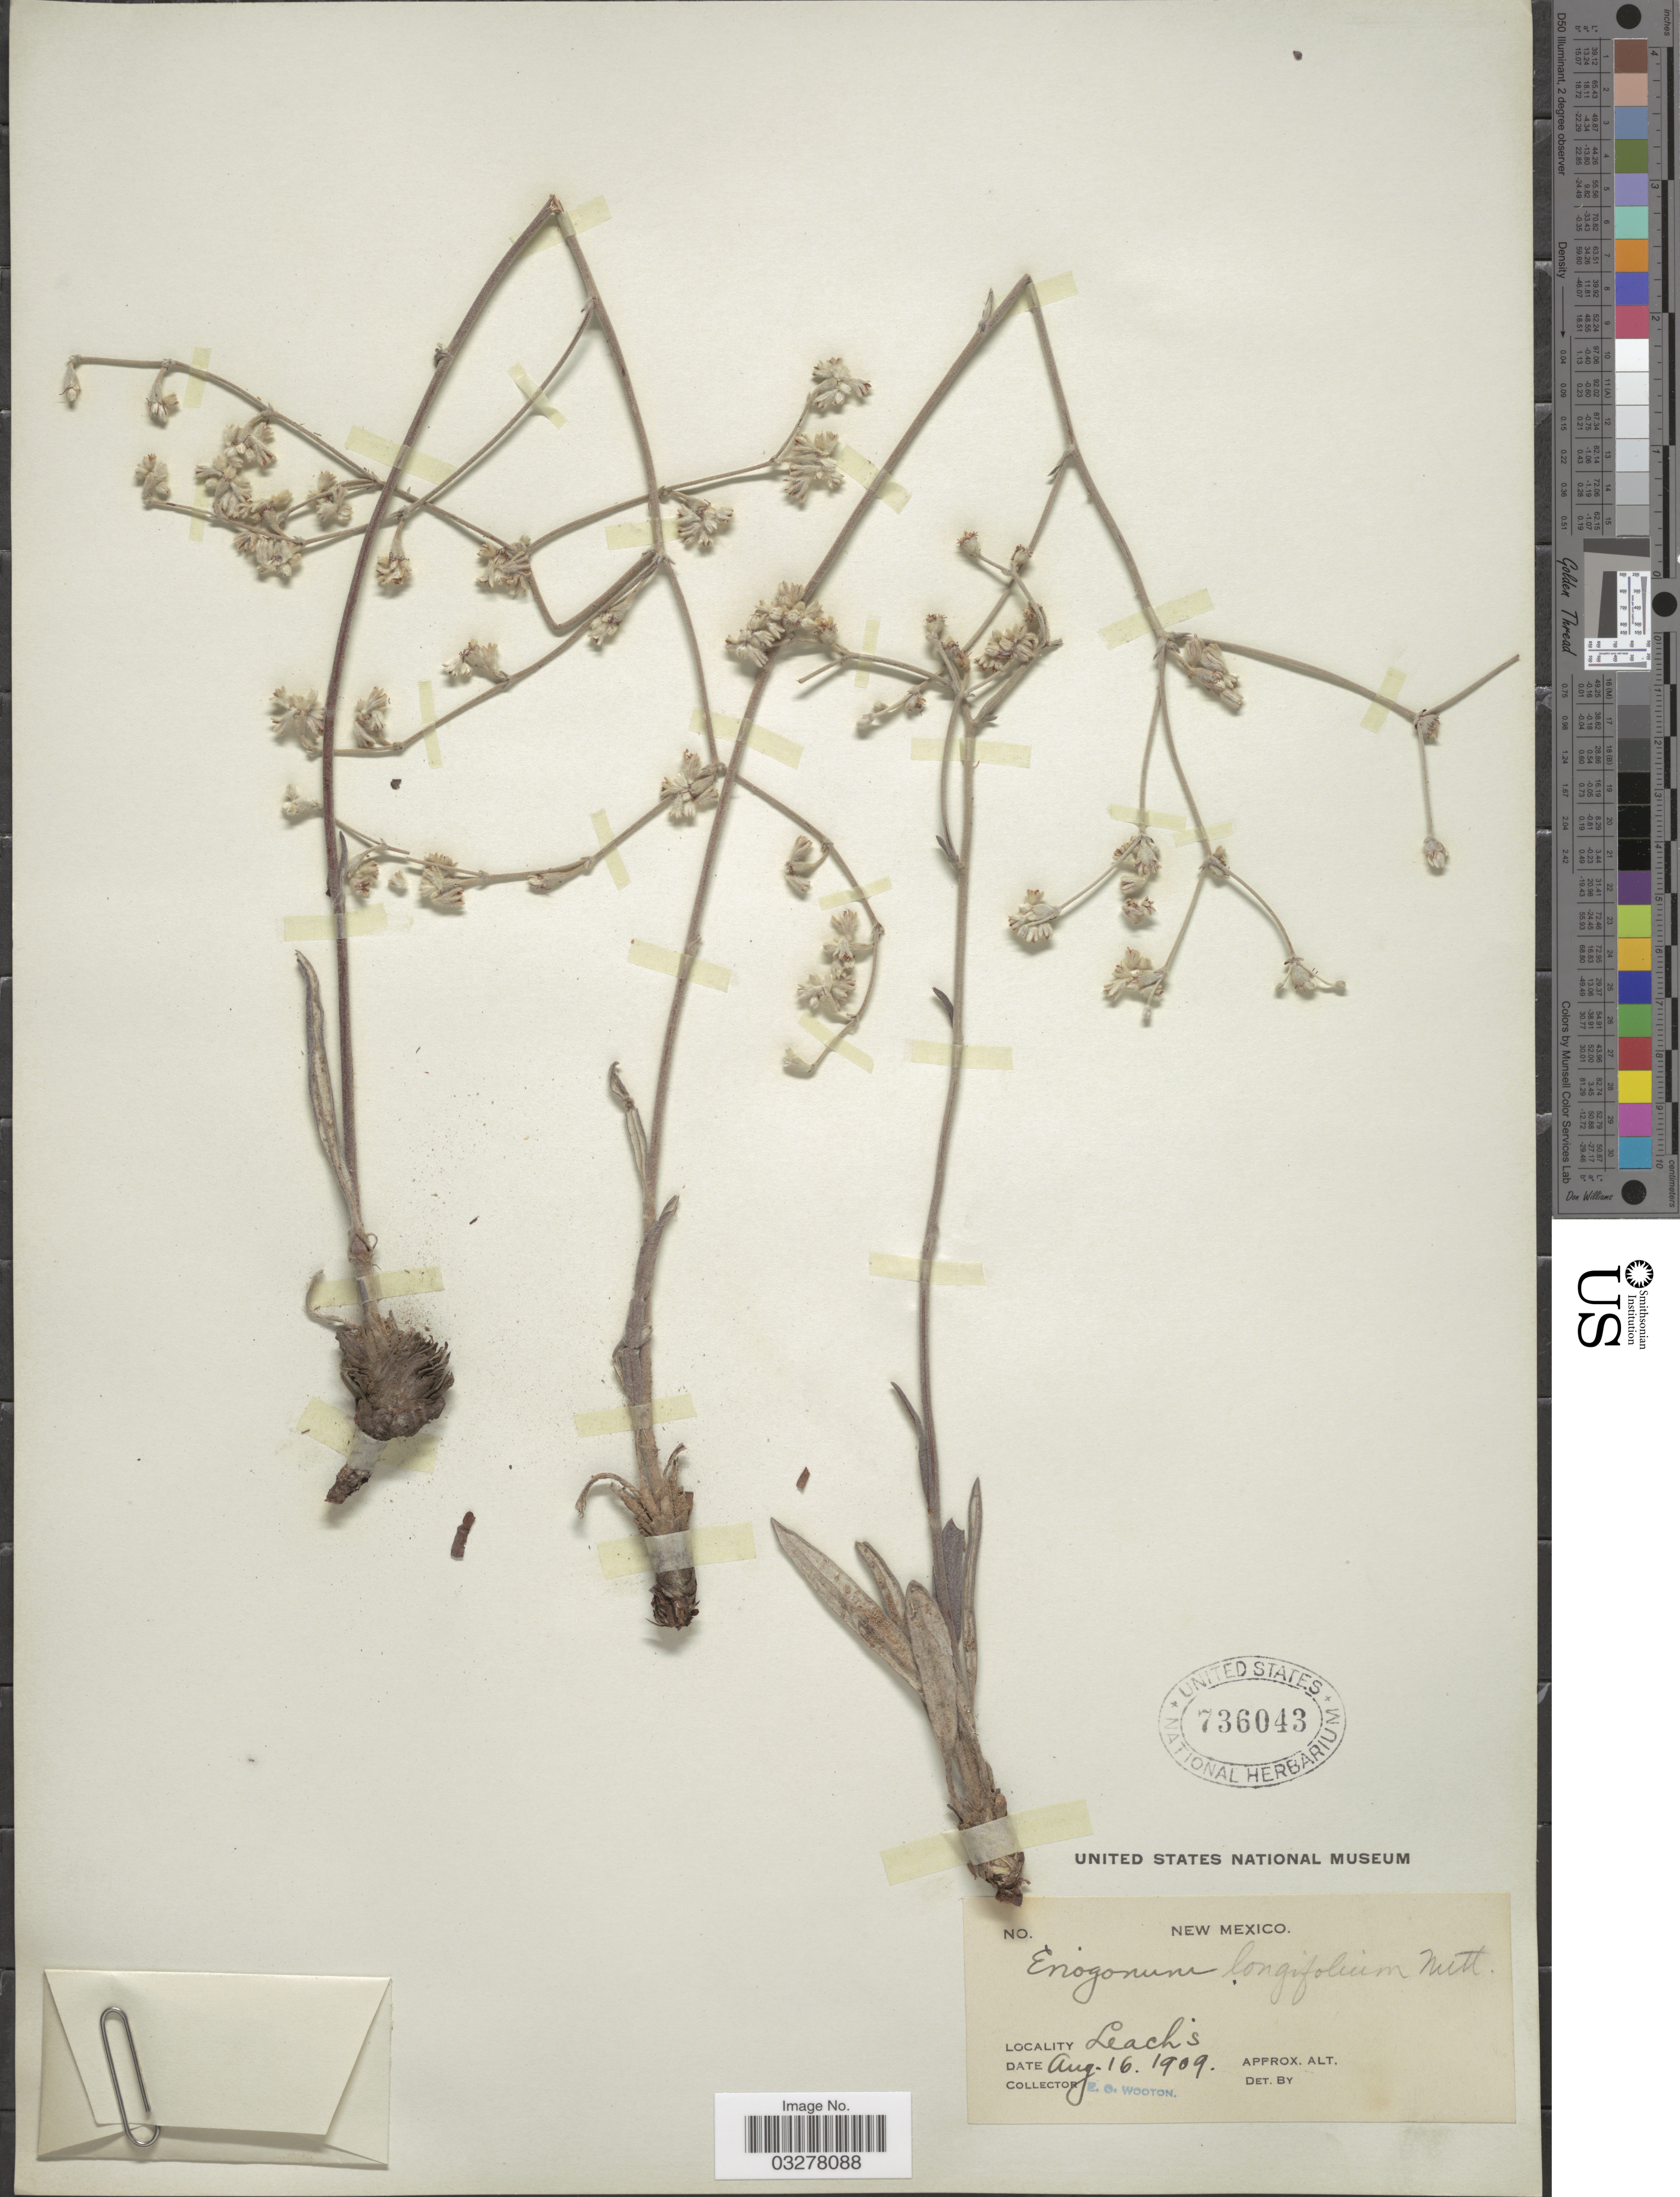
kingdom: Plantae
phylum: Tracheophyta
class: Magnoliopsida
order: Caryophyllales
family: Polygonaceae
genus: Eriogonum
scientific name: Eriogonum longifolium var. lindheimeri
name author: Gand.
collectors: E. O. Wooton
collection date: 1909-08-16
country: United States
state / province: New Mexico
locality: Leach's.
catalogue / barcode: US 736043